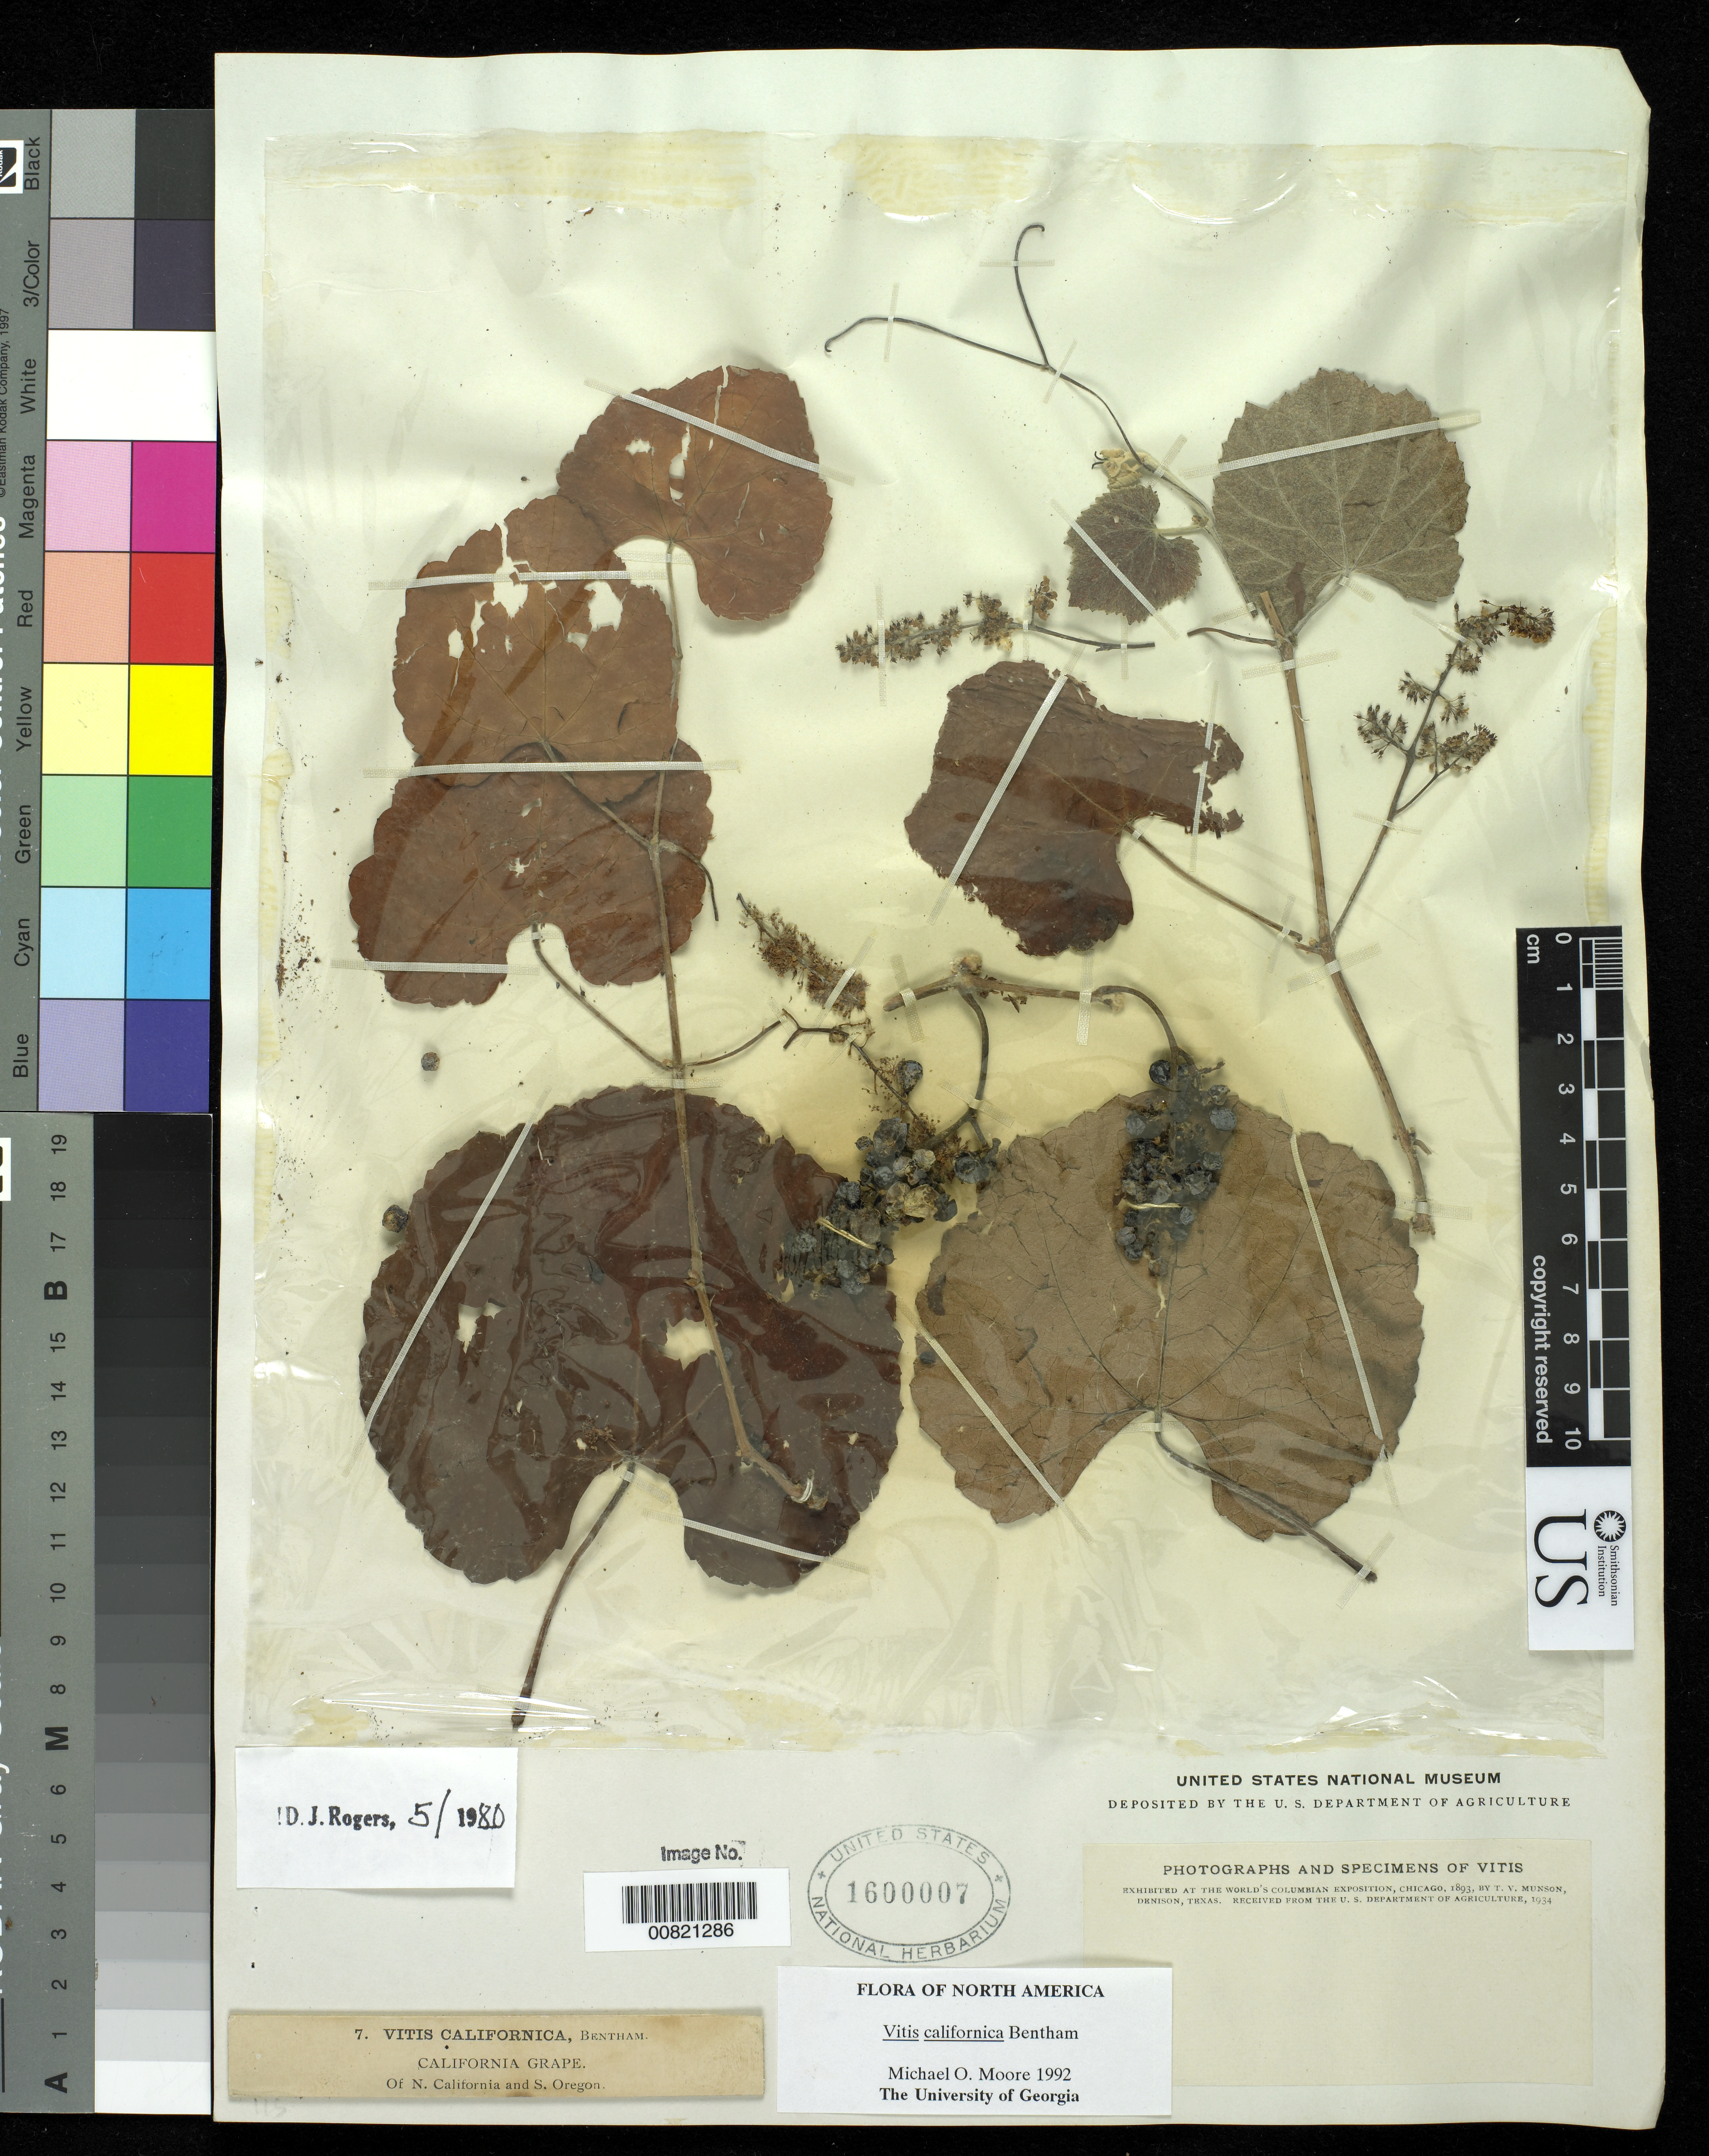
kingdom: Plantae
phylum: Tracheophyta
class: Magnoliopsida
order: Vitales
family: Vitaceae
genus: Vitis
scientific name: Vitis californica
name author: Benth.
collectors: T. V. Munson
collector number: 7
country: United States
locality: North California and south Oregon.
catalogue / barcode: US 1600007